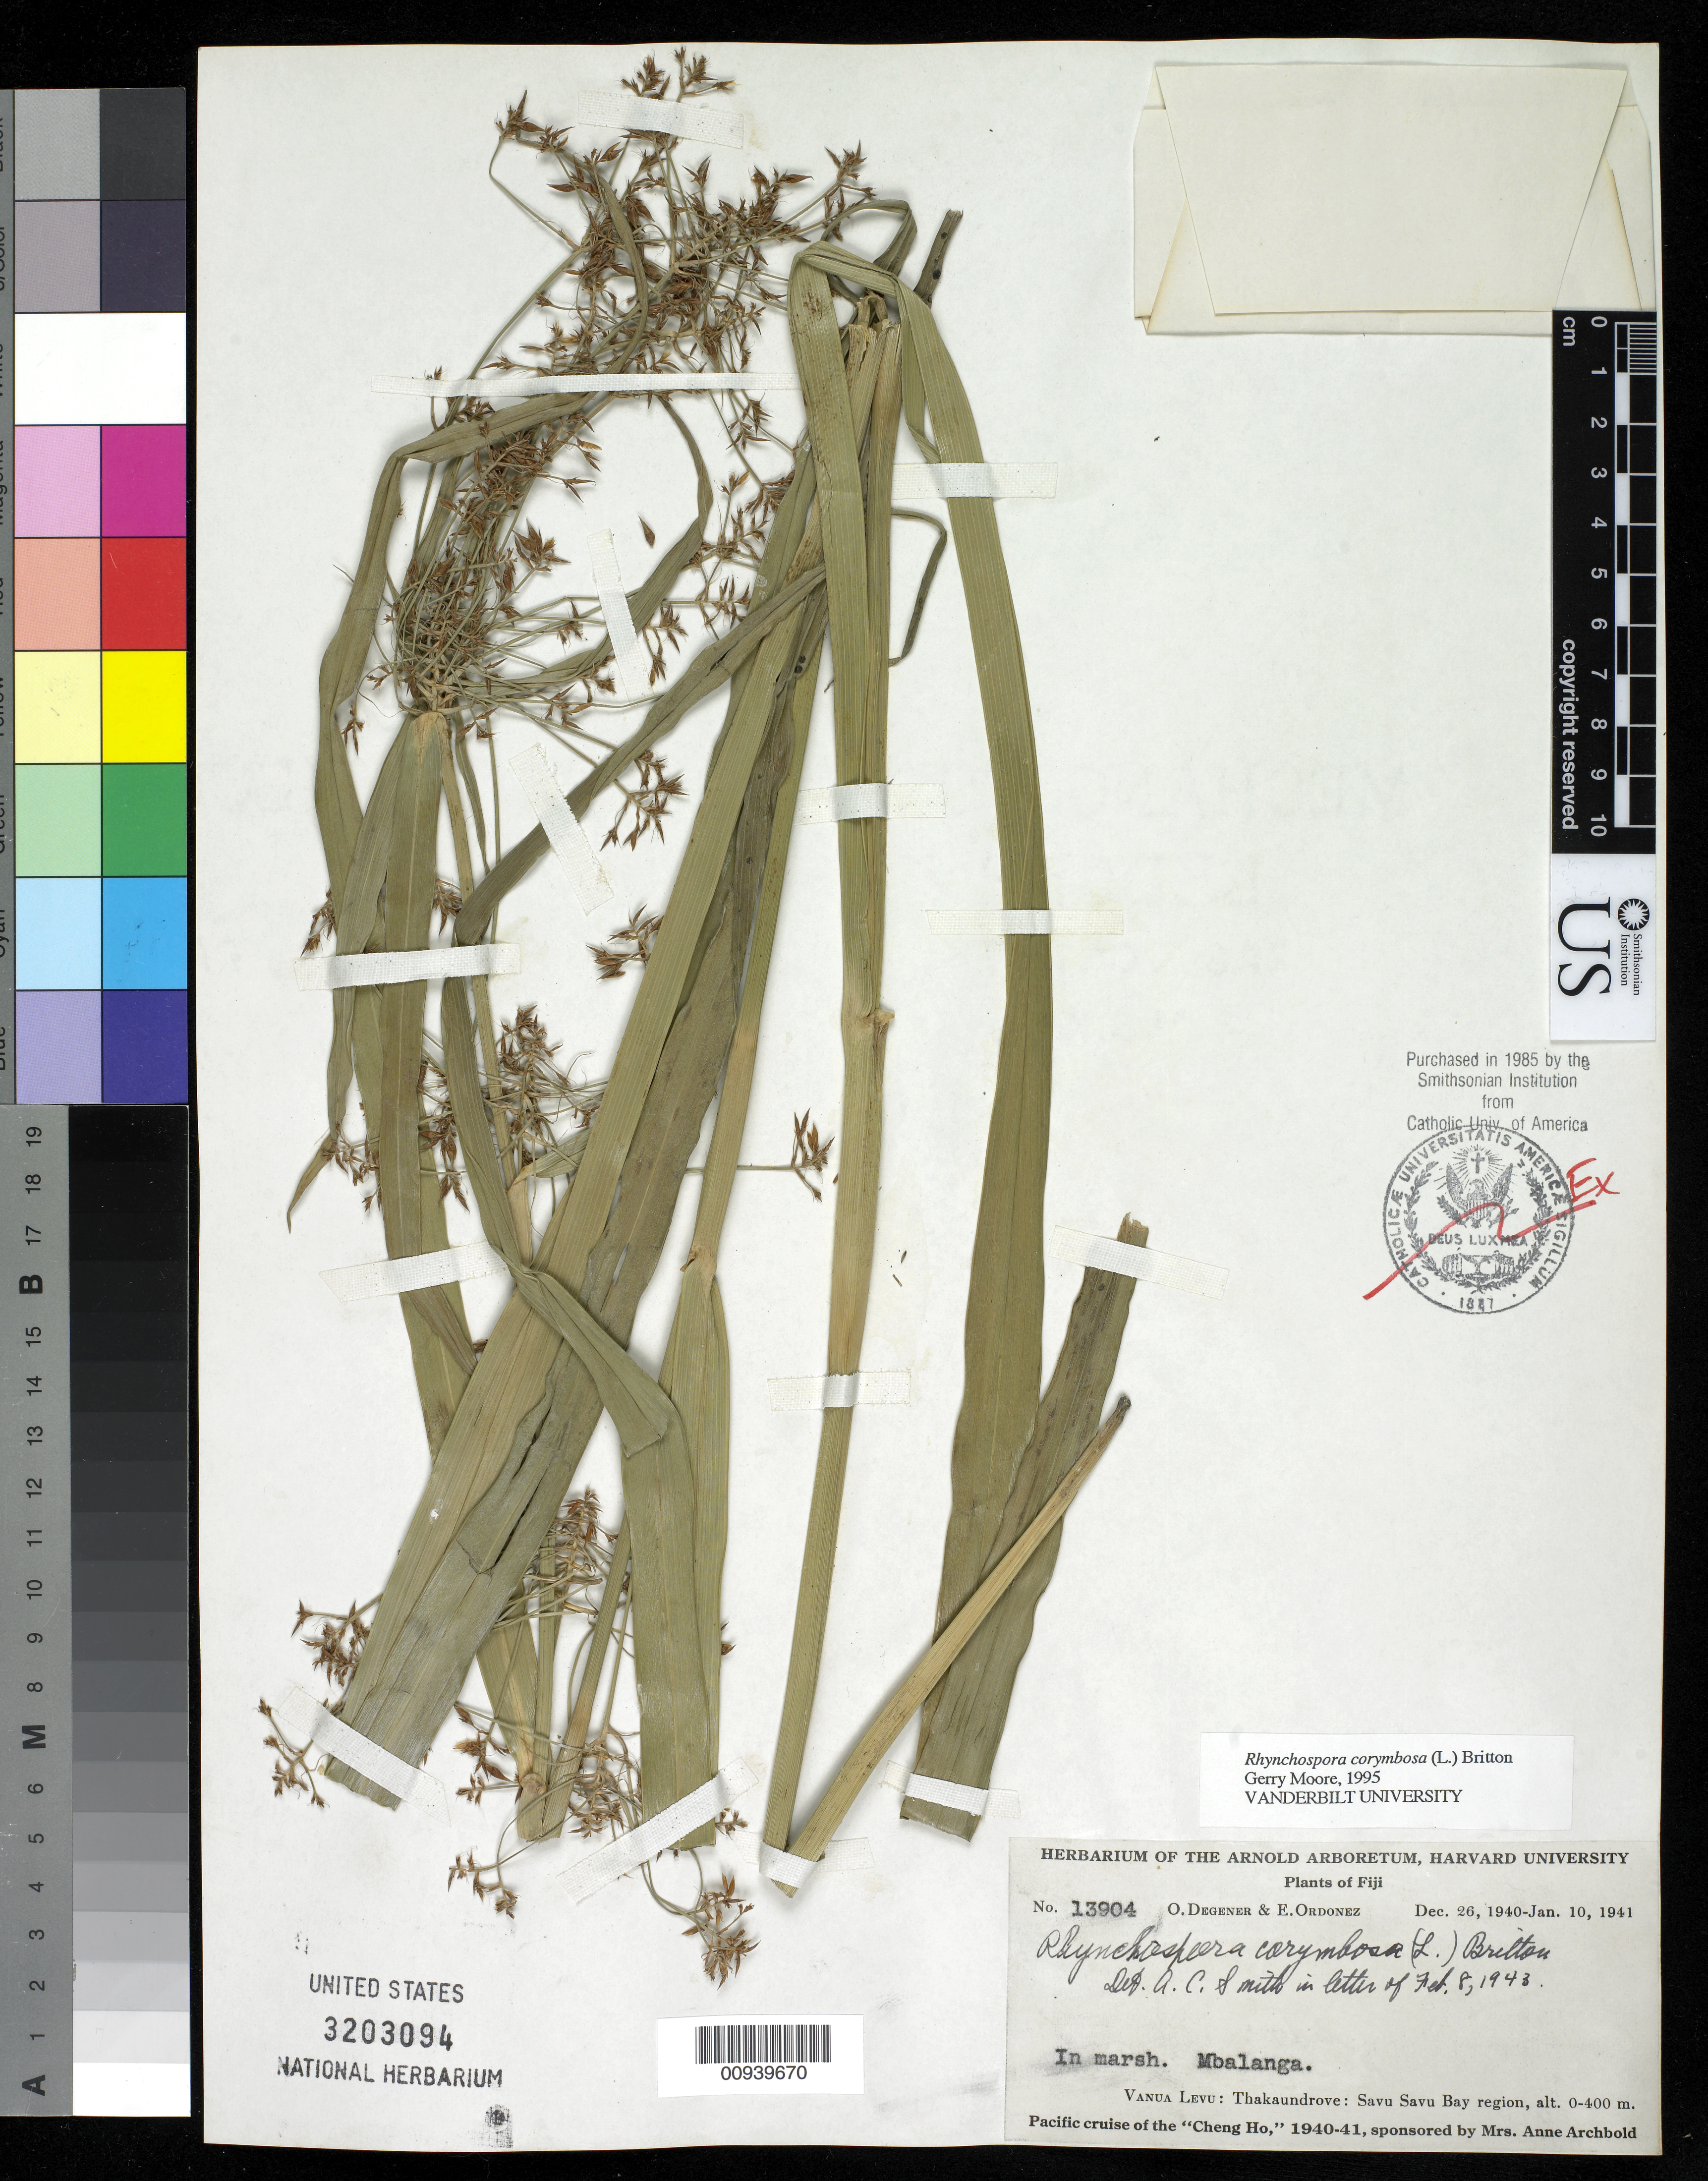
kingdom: Plantae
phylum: Tracheophyta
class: Liliopsida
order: Poales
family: Cyperaceae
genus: Rhynchospora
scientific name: Rhynchospora corymbosa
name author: (L.) Britton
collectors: O. Degener & E. Ordonez.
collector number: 13904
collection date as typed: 26 Dec 1940 to 10 Jan 1941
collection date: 1940-12-26/1941-01-10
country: Fiji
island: Vanua Levu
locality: Thakaundrove: Savu Savu Bay region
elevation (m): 0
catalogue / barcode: US 3203094